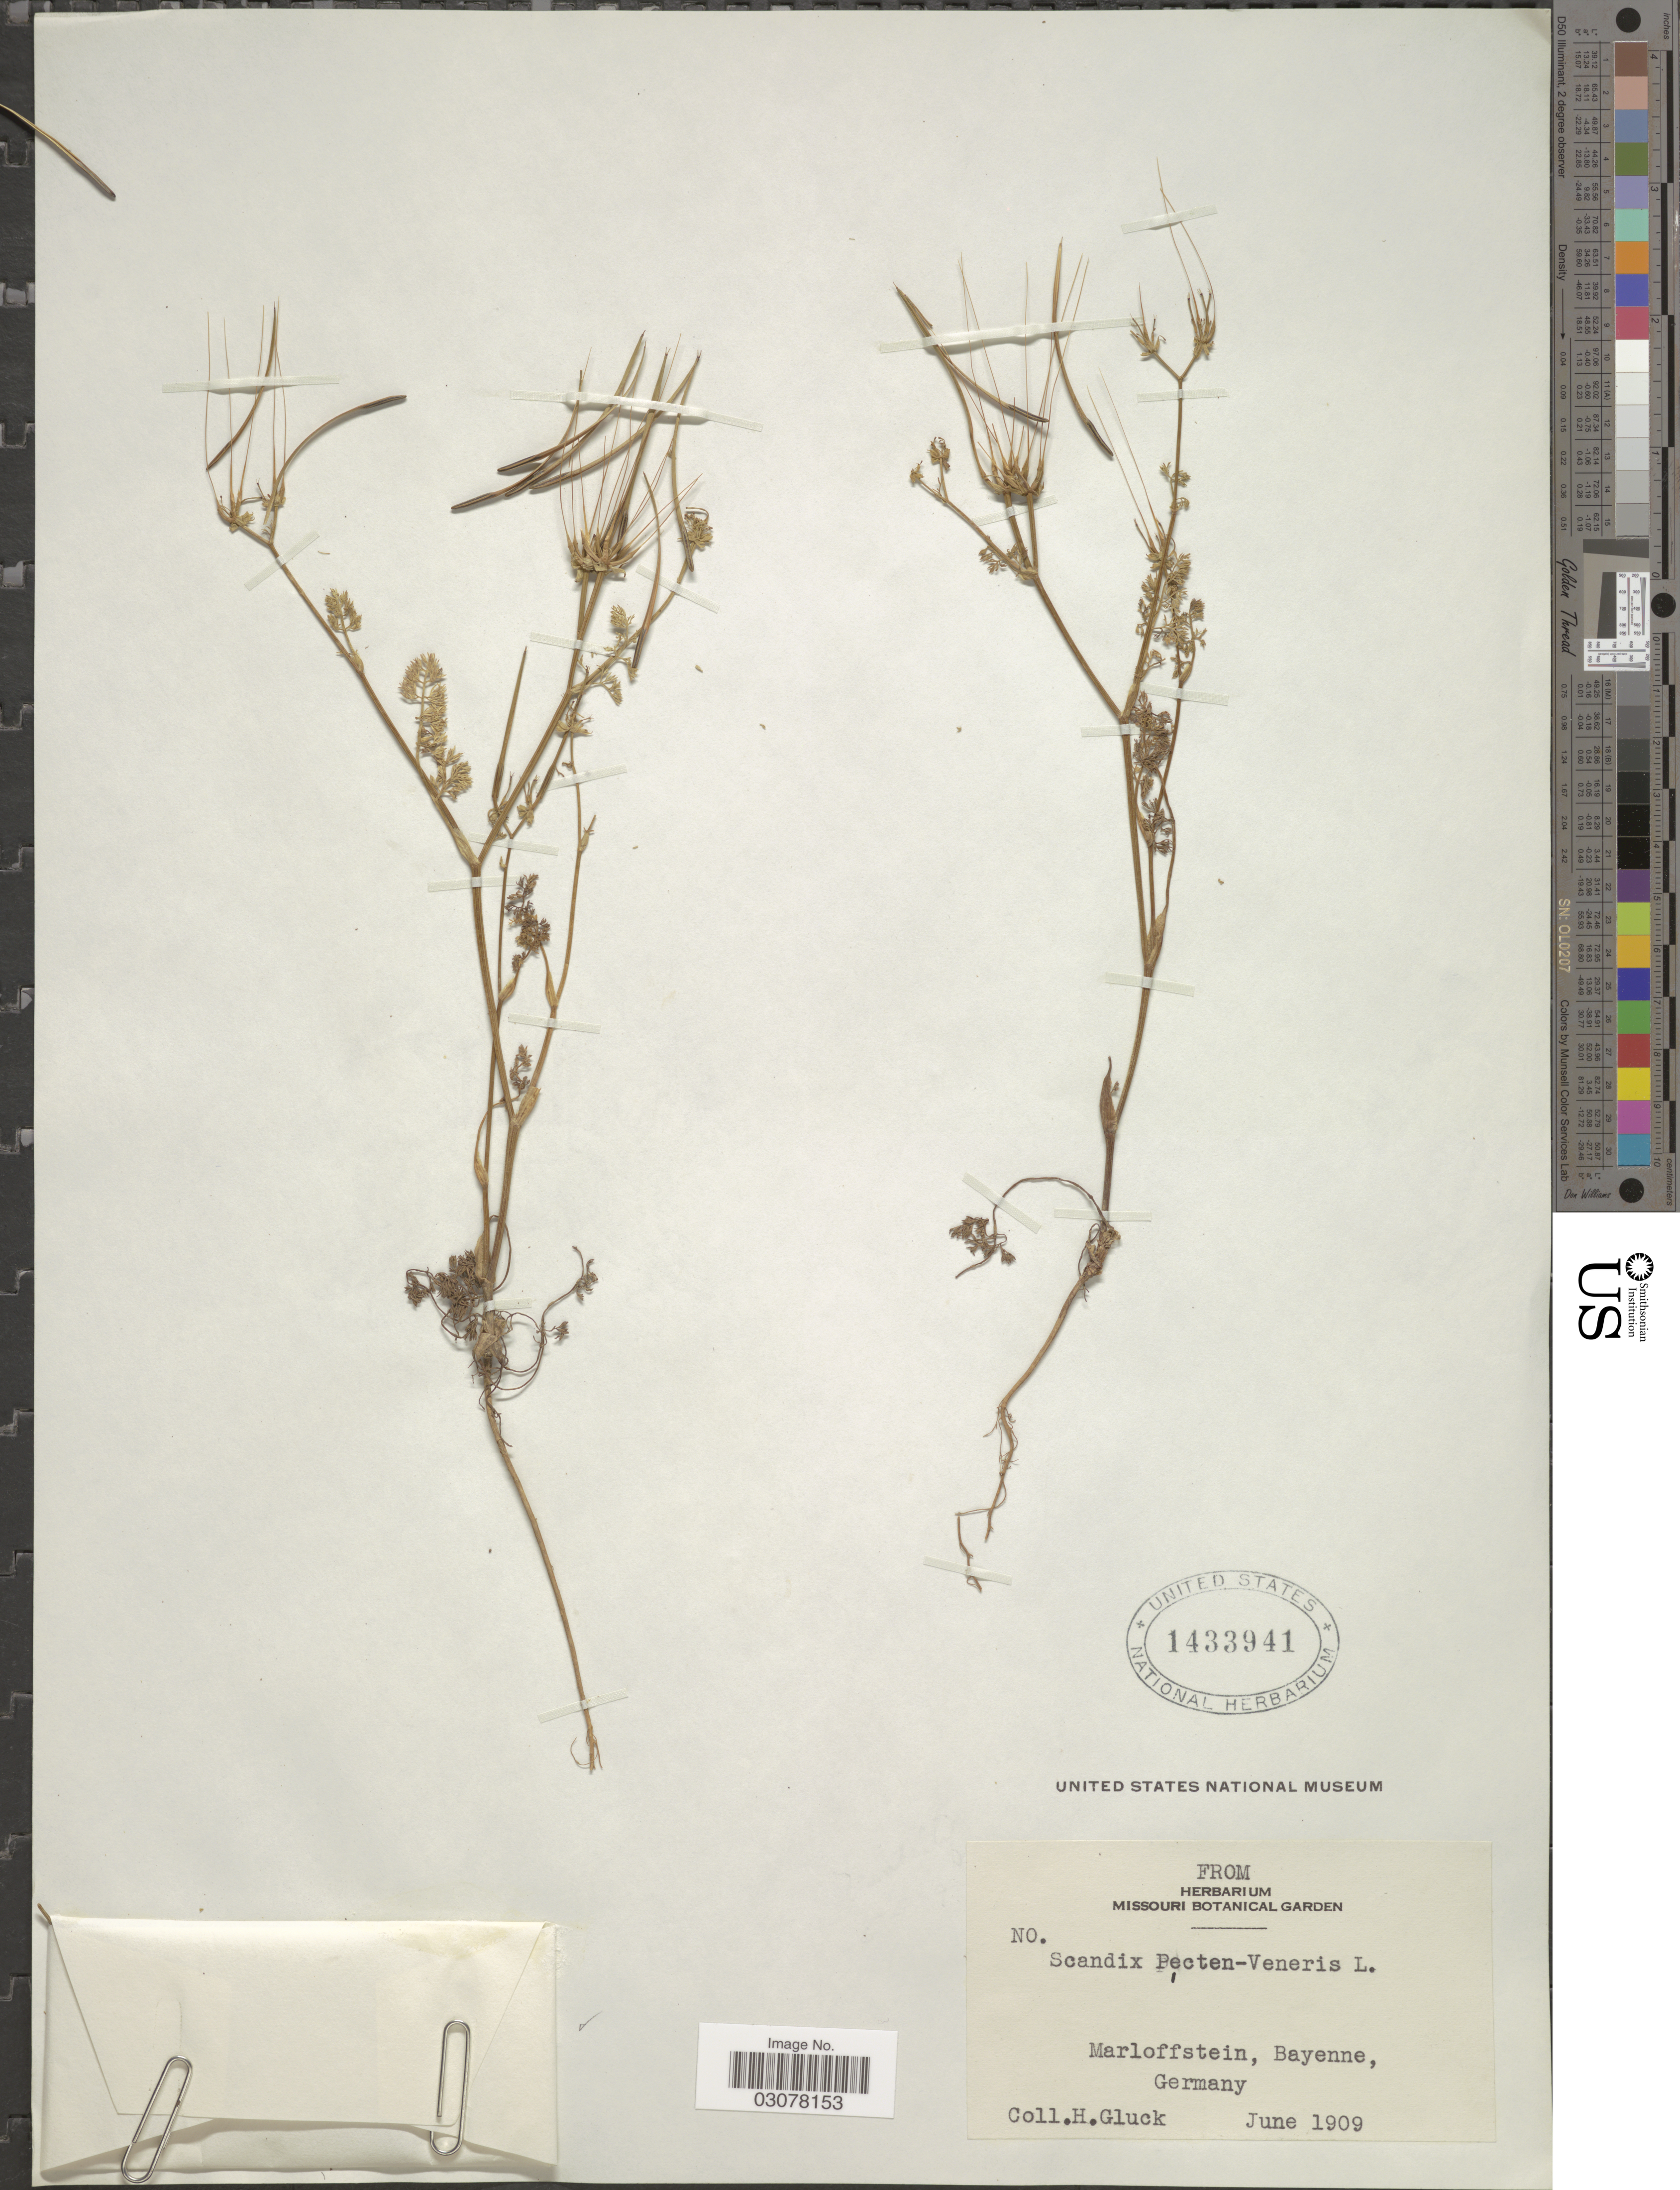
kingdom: Plantae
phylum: Tracheophyta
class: Magnoliopsida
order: Apiales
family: Apiaceae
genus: Scandix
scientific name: Scandix pecten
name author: Scop.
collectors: H. Glück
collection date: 1909-06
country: Germany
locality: Marloffstein, Bayenne.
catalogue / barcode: US 1433941